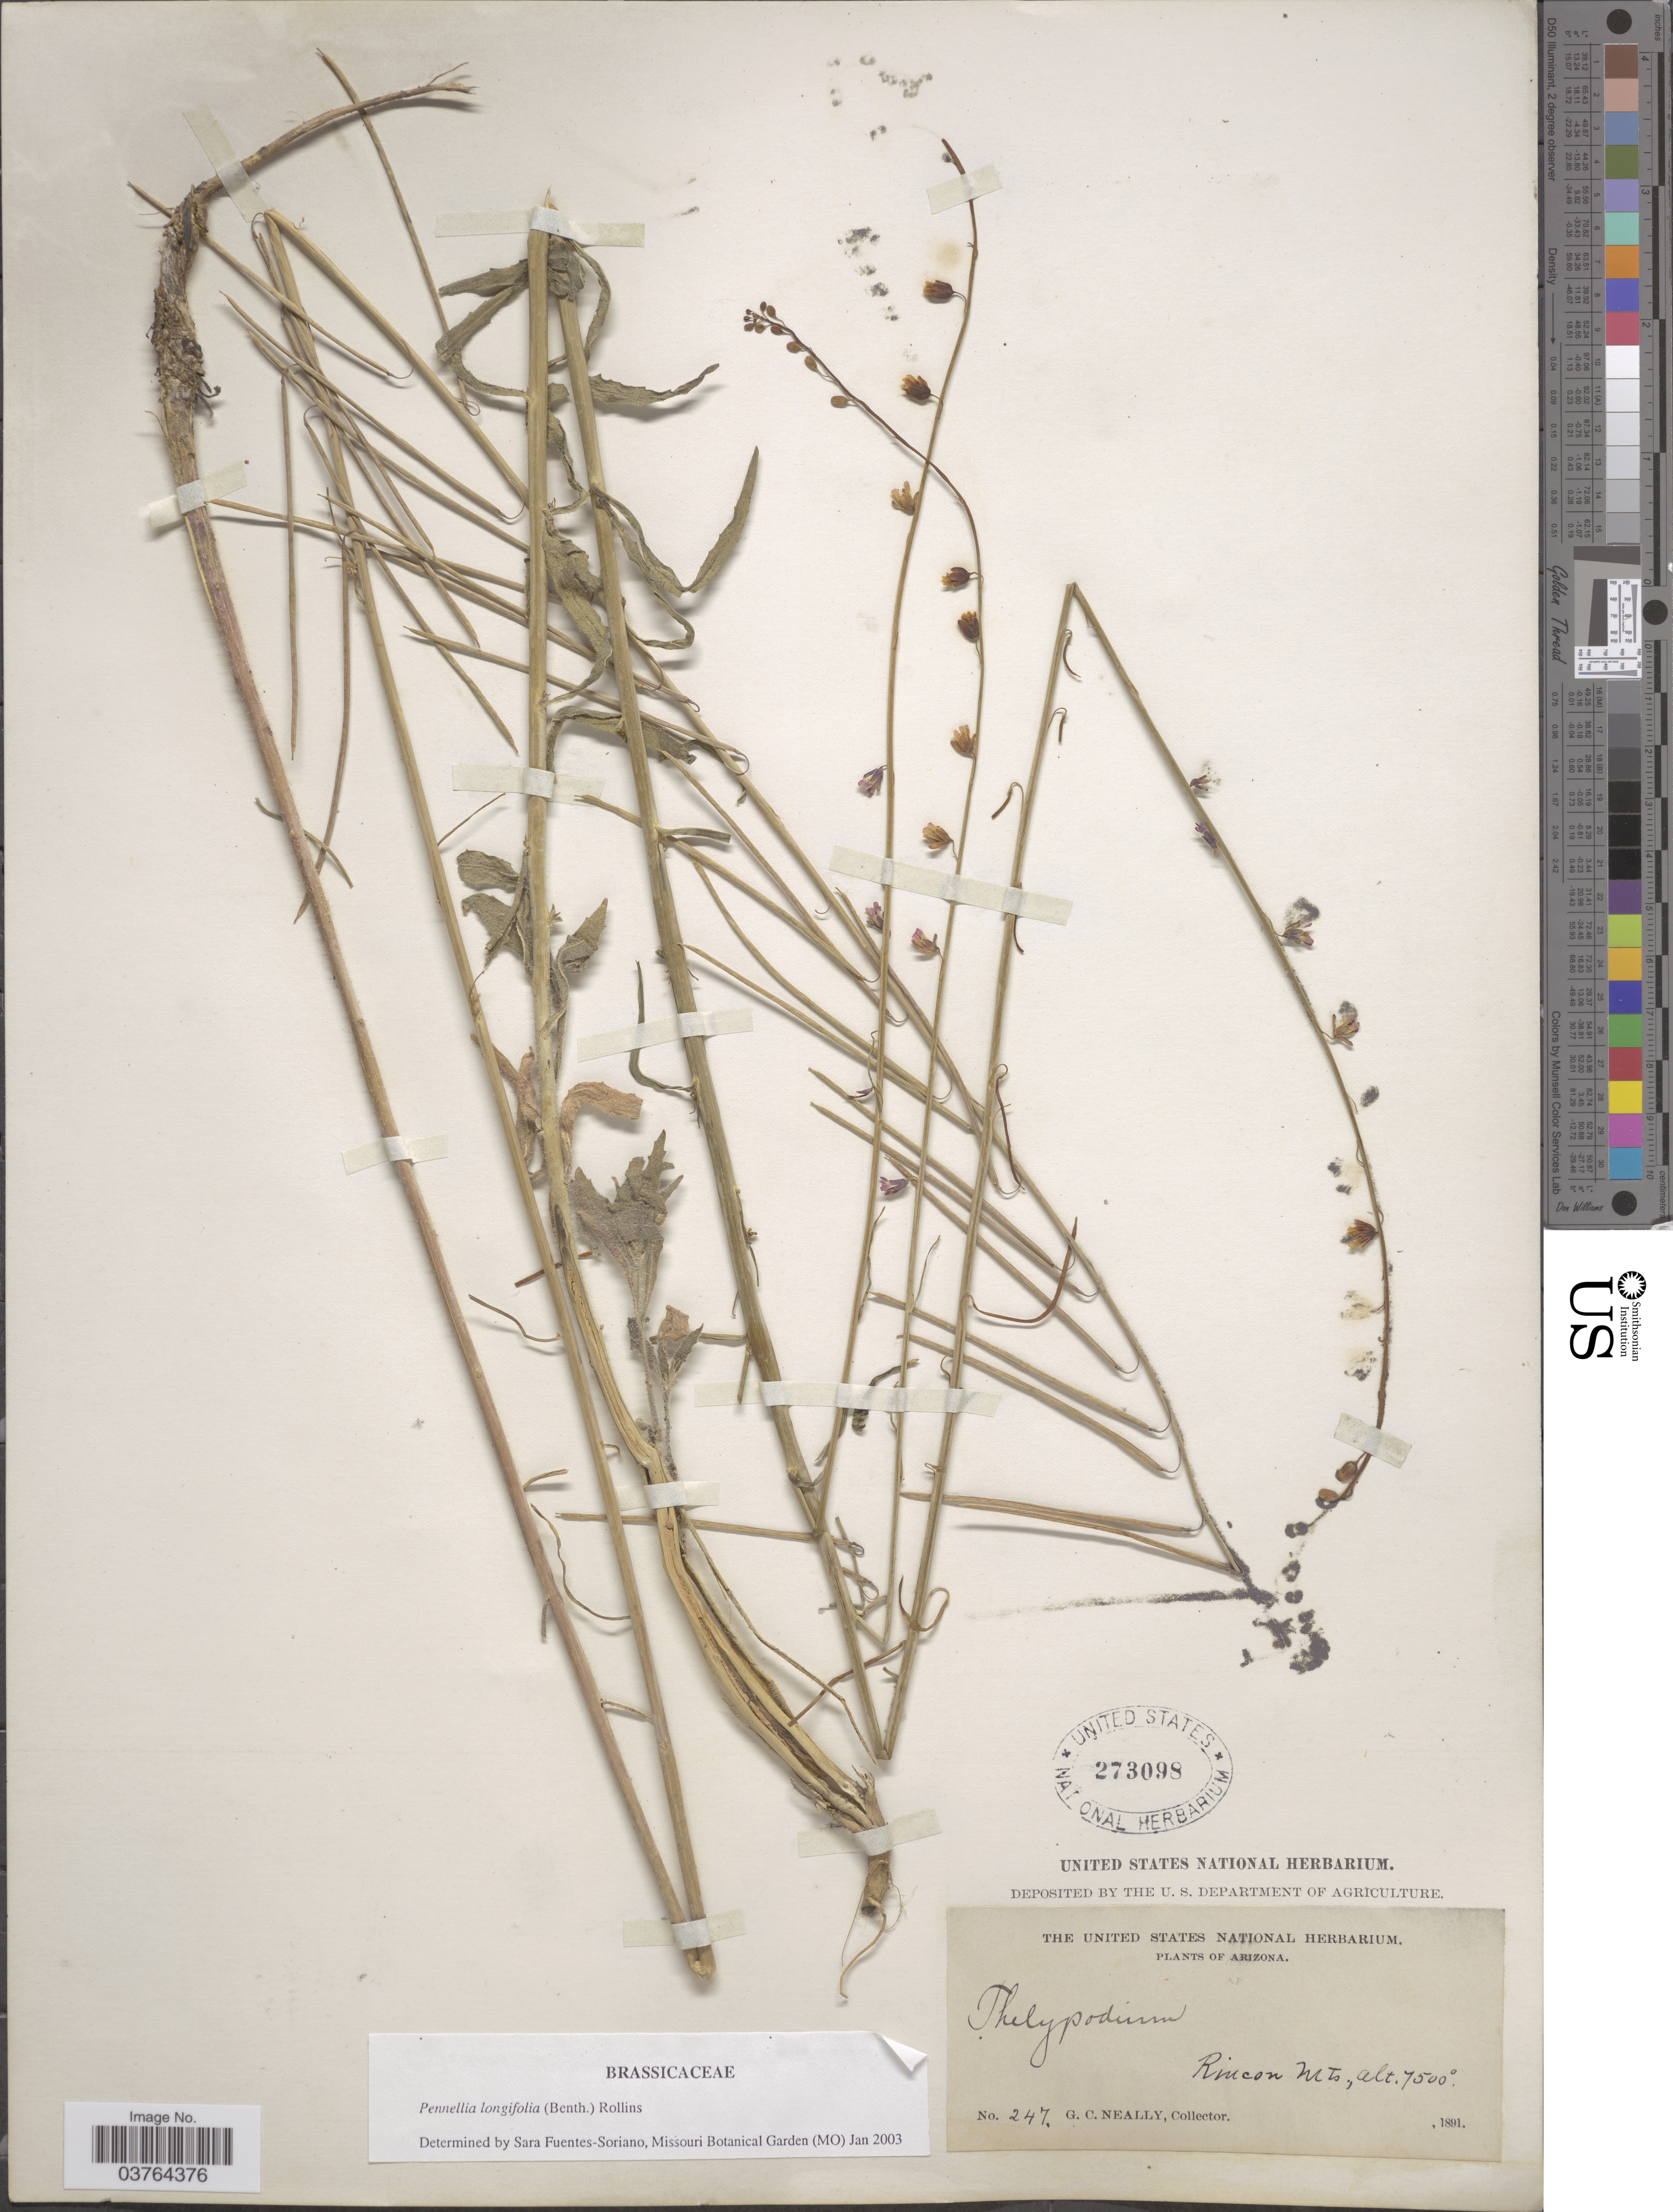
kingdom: Plantae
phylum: Tracheophyta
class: Magnoliopsida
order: Brassicales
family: Brassicaceae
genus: Pennellia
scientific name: Pennellia longifolia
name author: (Benth.) Rollins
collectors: G. Neally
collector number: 247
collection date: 1891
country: United States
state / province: Arizona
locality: Rincon Mts.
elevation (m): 2286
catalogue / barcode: US 273098